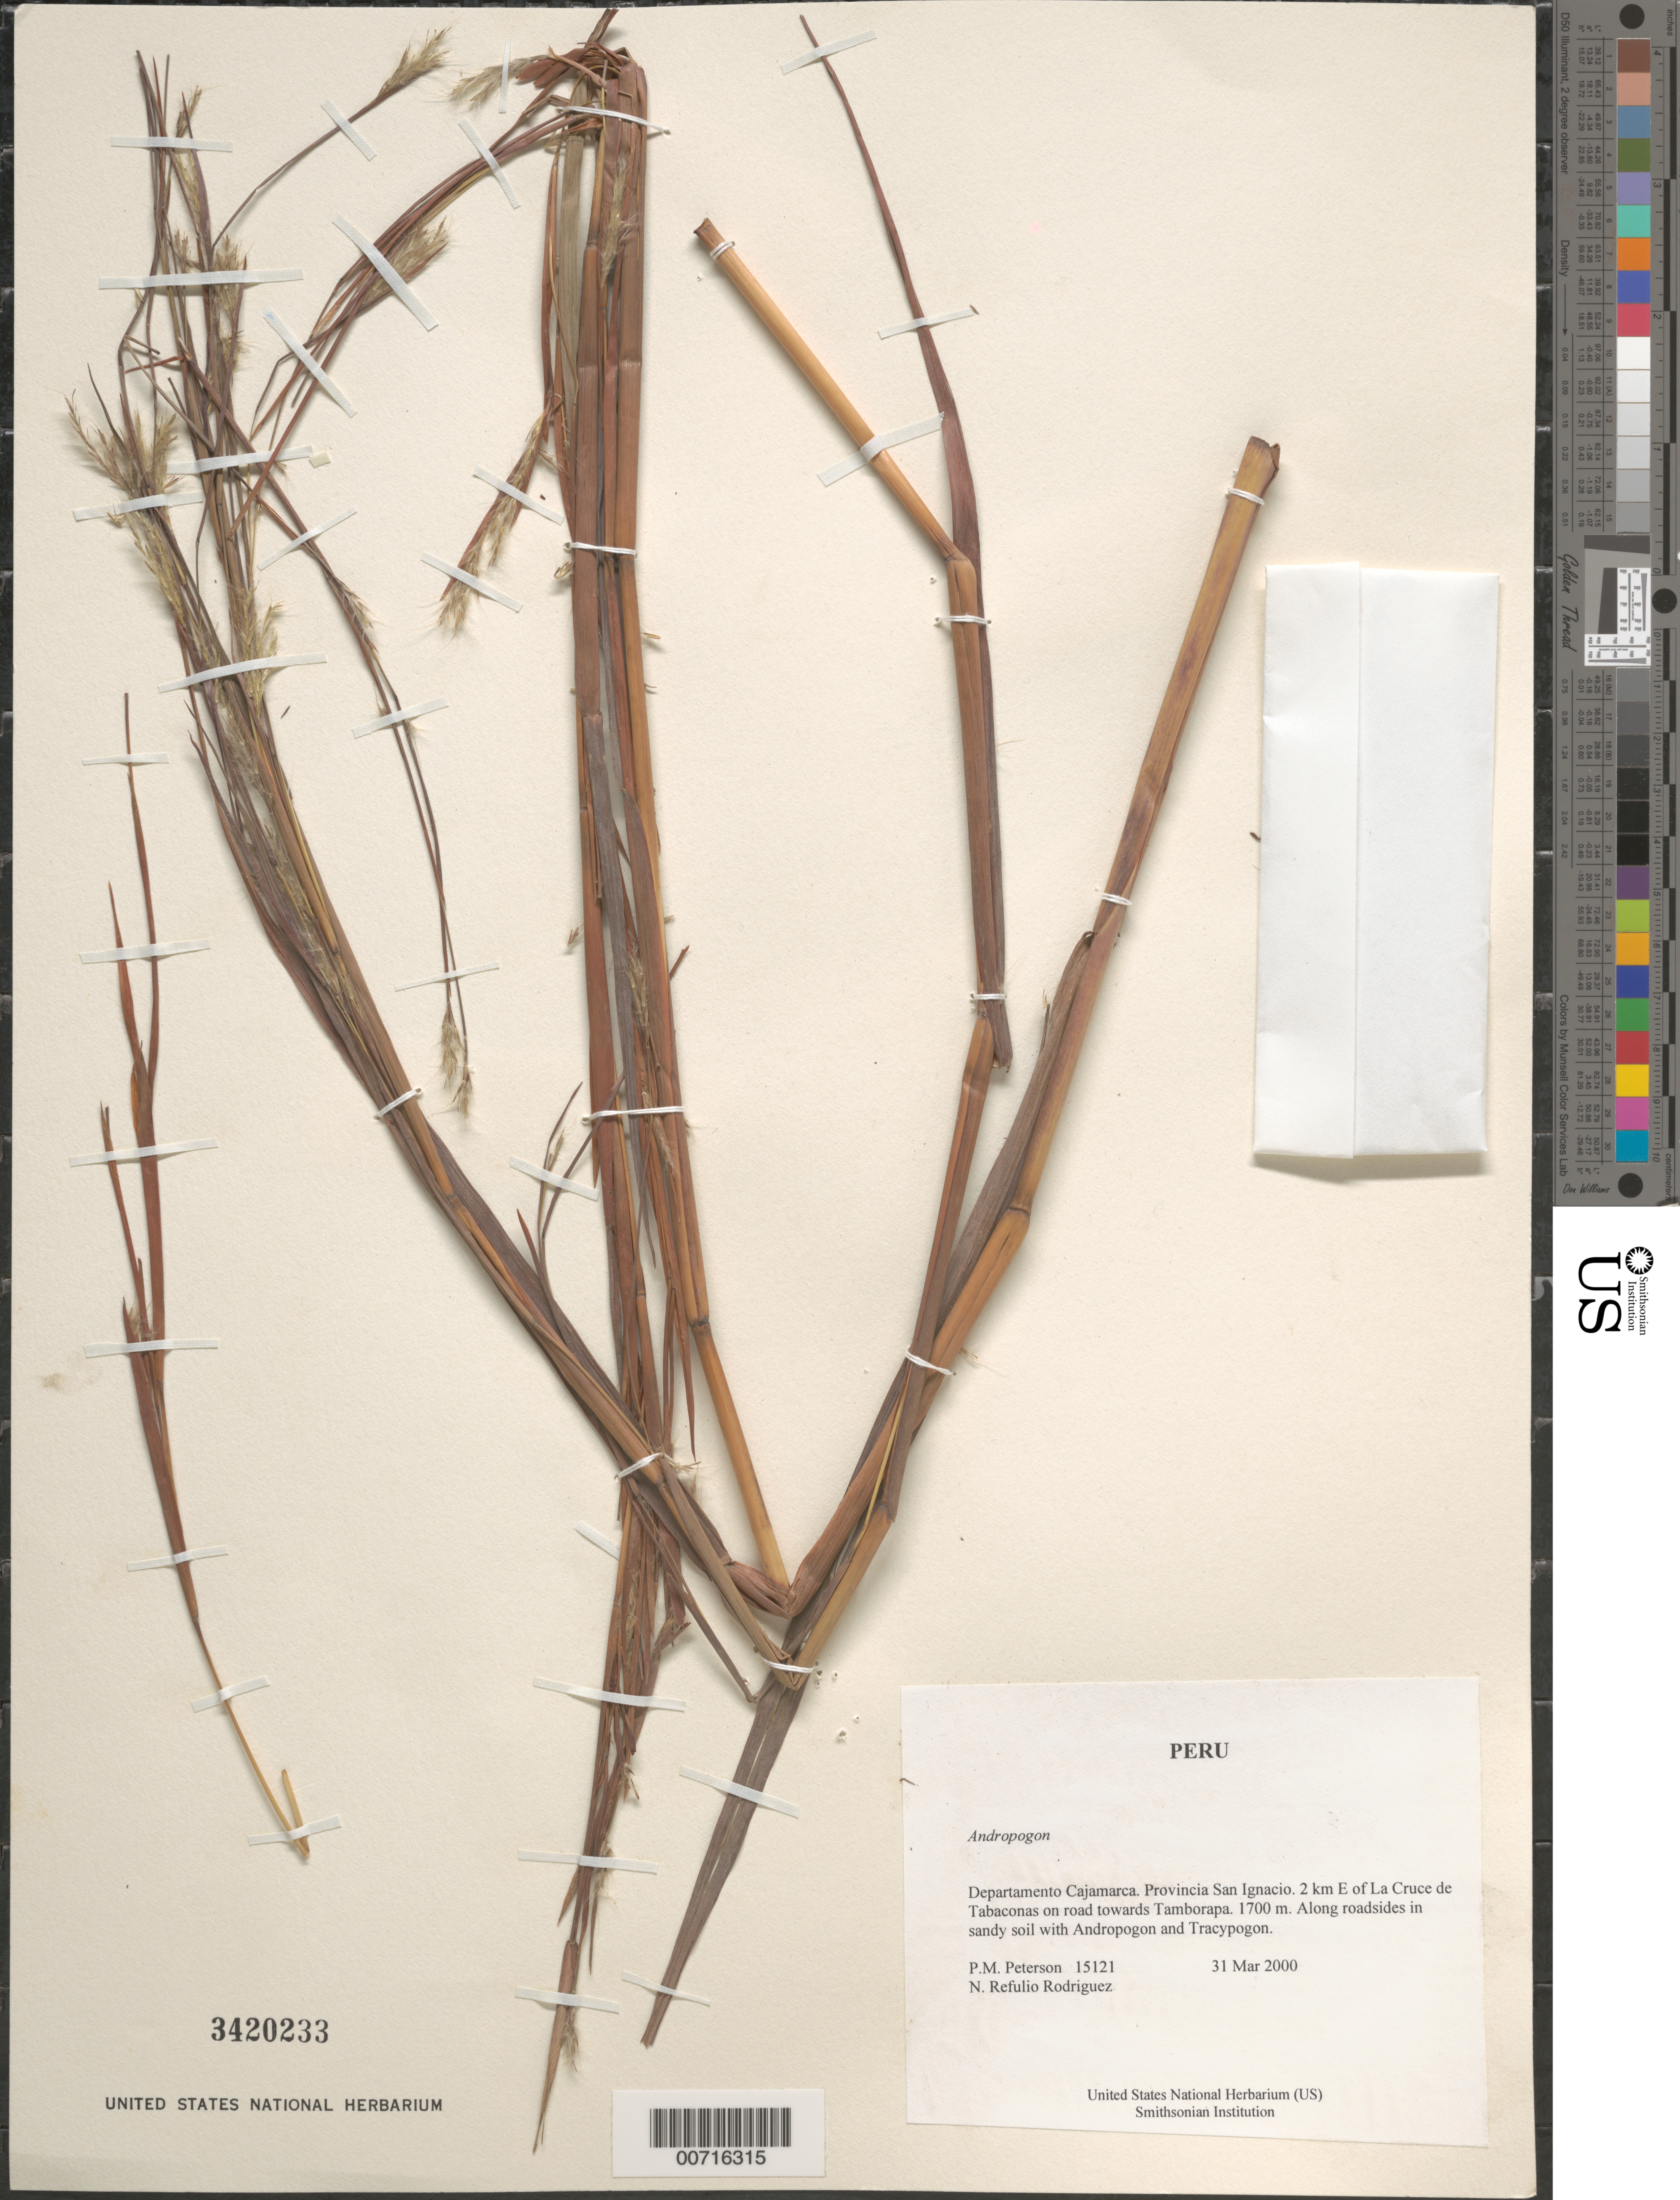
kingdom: Plantae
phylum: Tracheophyta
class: Liliopsida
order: Poales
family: Poaceae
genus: Andropogon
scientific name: Andropogon sp.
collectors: P. M. Peterson & N. Refulio-Rodríguez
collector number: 15121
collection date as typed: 31 Mar 2000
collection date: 2000-03-31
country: Peru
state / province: Cajamarca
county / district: San Ignacio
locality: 2 km E of La Cruce de Tabaconas on road towards Tamborapa.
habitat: Along roadsides in sandy soil with Andropogon and Tracypogon.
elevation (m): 1700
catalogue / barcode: US 3420233